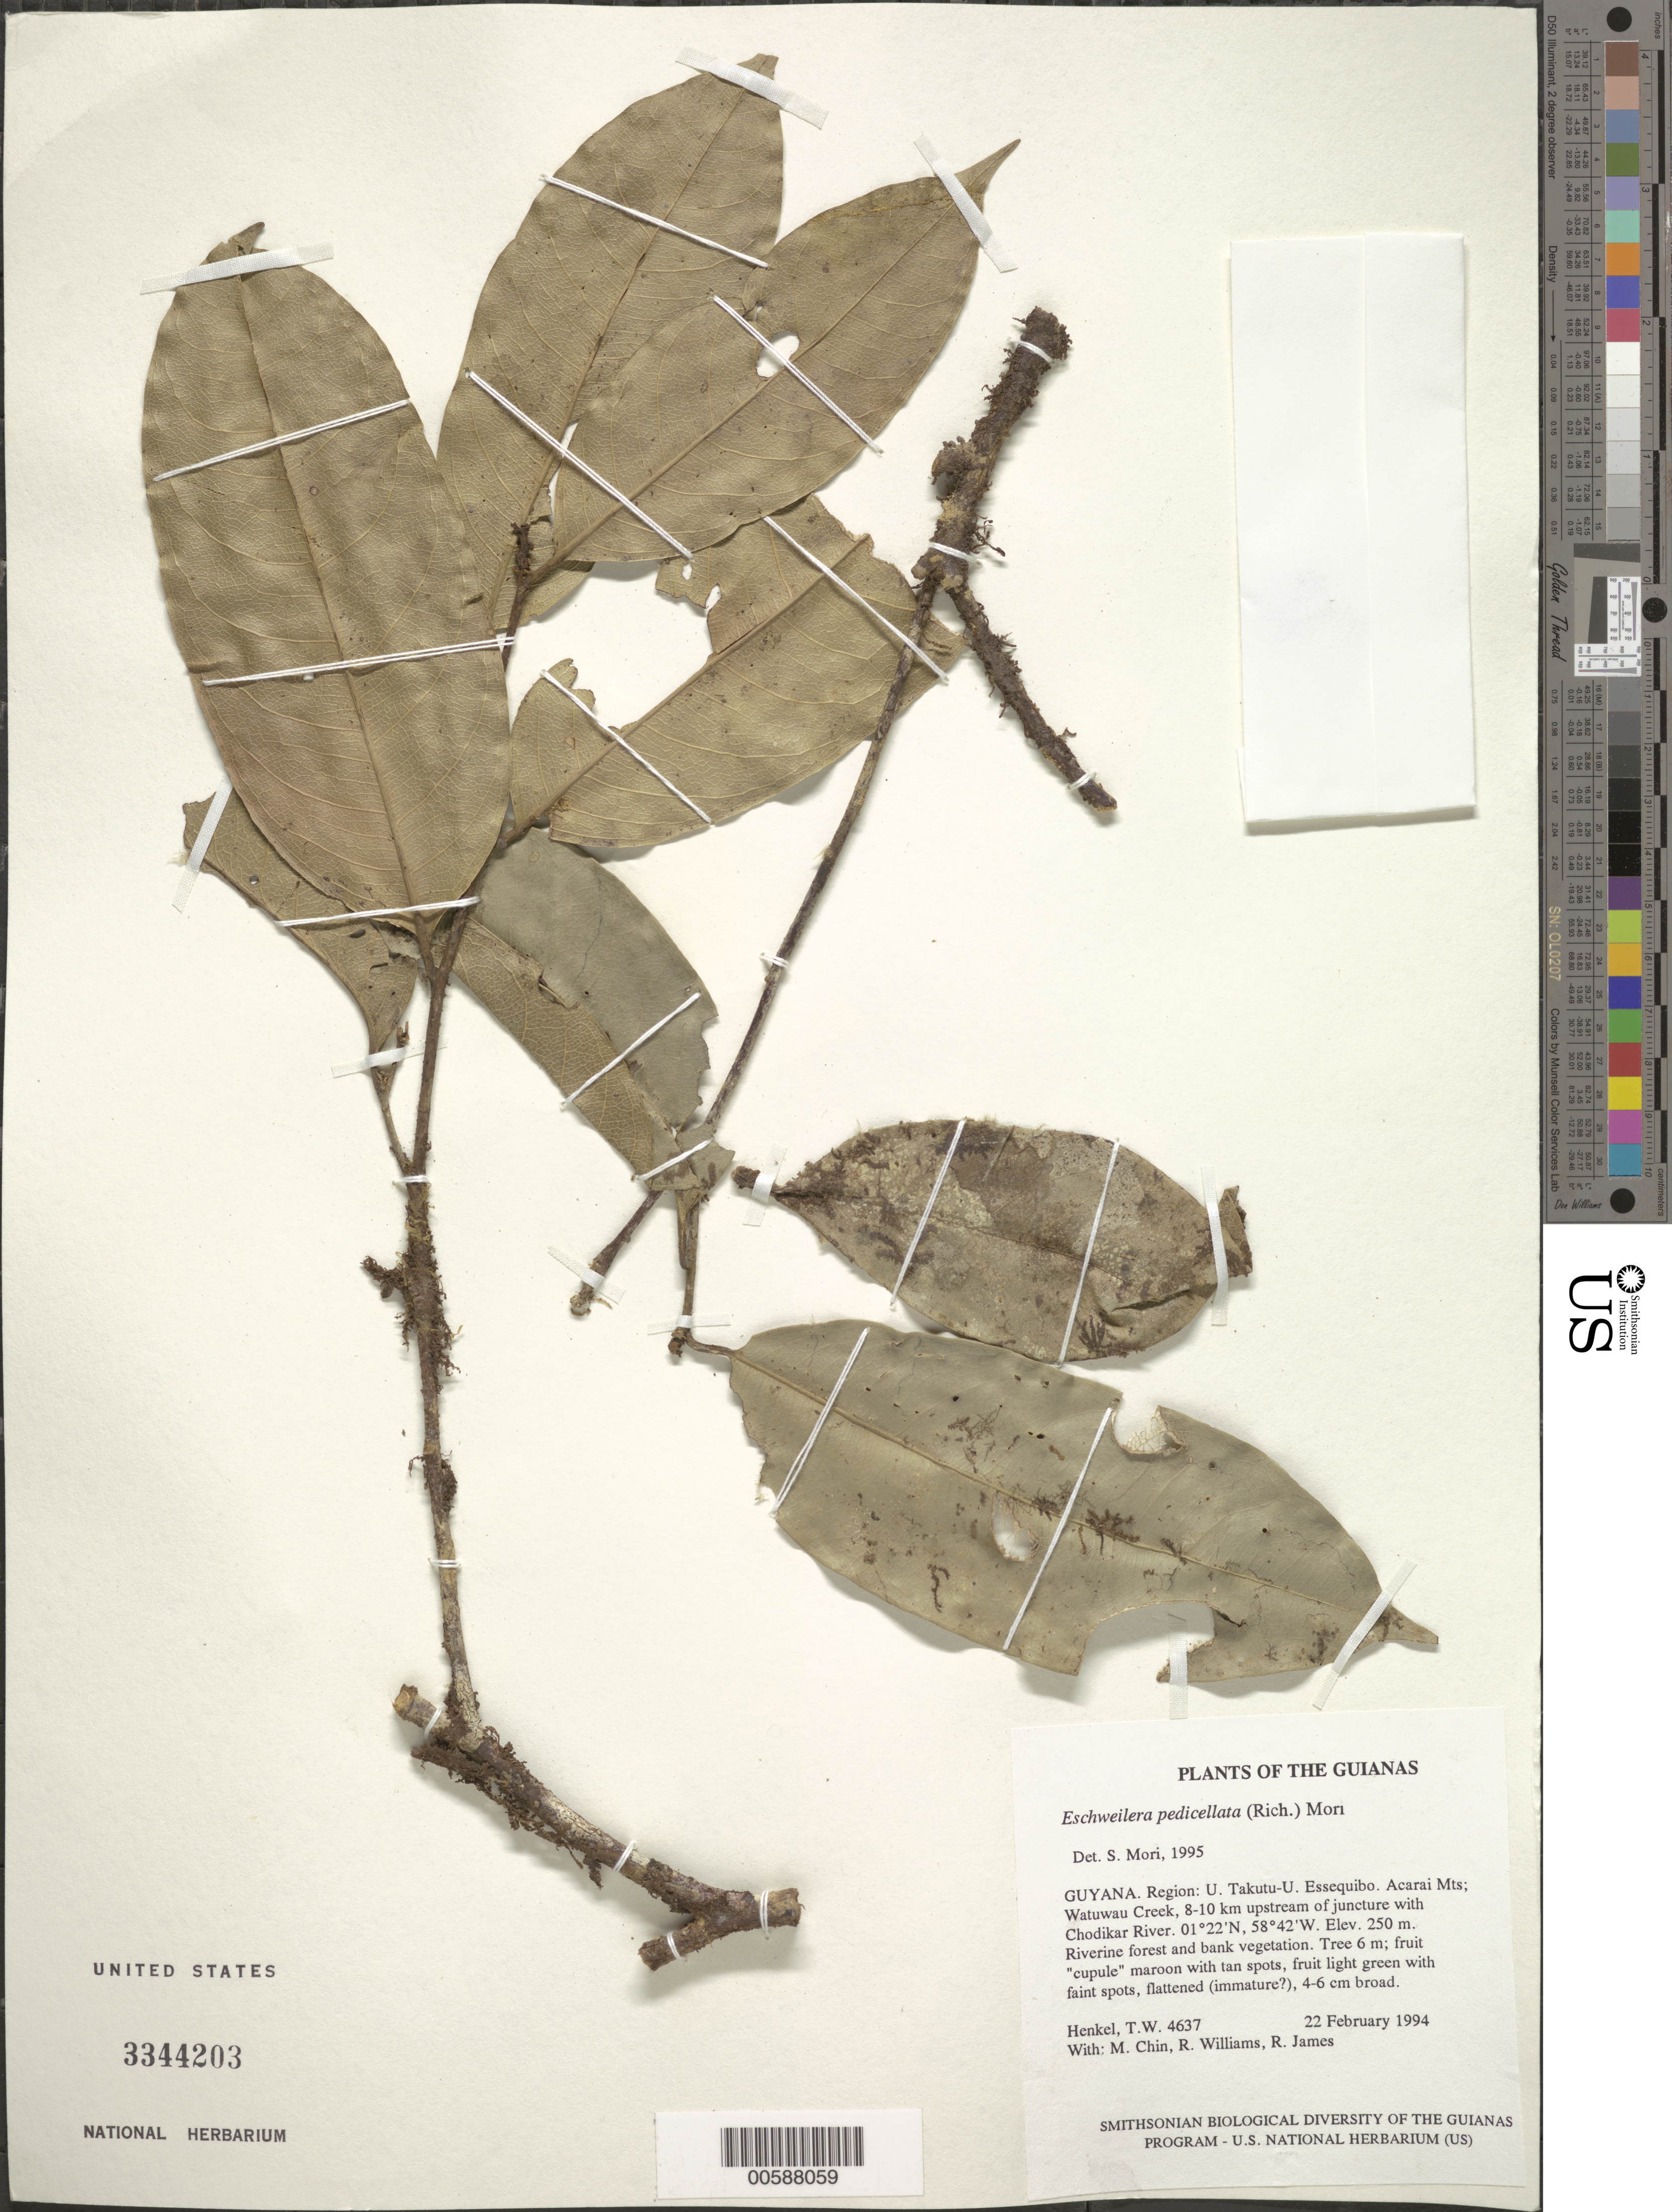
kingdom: Plantae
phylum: Tracheophyta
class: Magnoliopsida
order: Ericales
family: Lecythidaceae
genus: Eschweilera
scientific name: Eschweilera pedicellata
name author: (Rich.) S.A. Mori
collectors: T. Henkel, M. Chin, R. Williams & R. James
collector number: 4637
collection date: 1994-02-22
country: Guyana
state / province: U. Takutu-U. Essequibo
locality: Guianas. Region: U. Takutu-U. Essequibo. Acarai Mts; Watuwau Creek, 8-10 km upstream of juncture with Chodikar River.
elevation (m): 250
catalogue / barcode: US 3344203